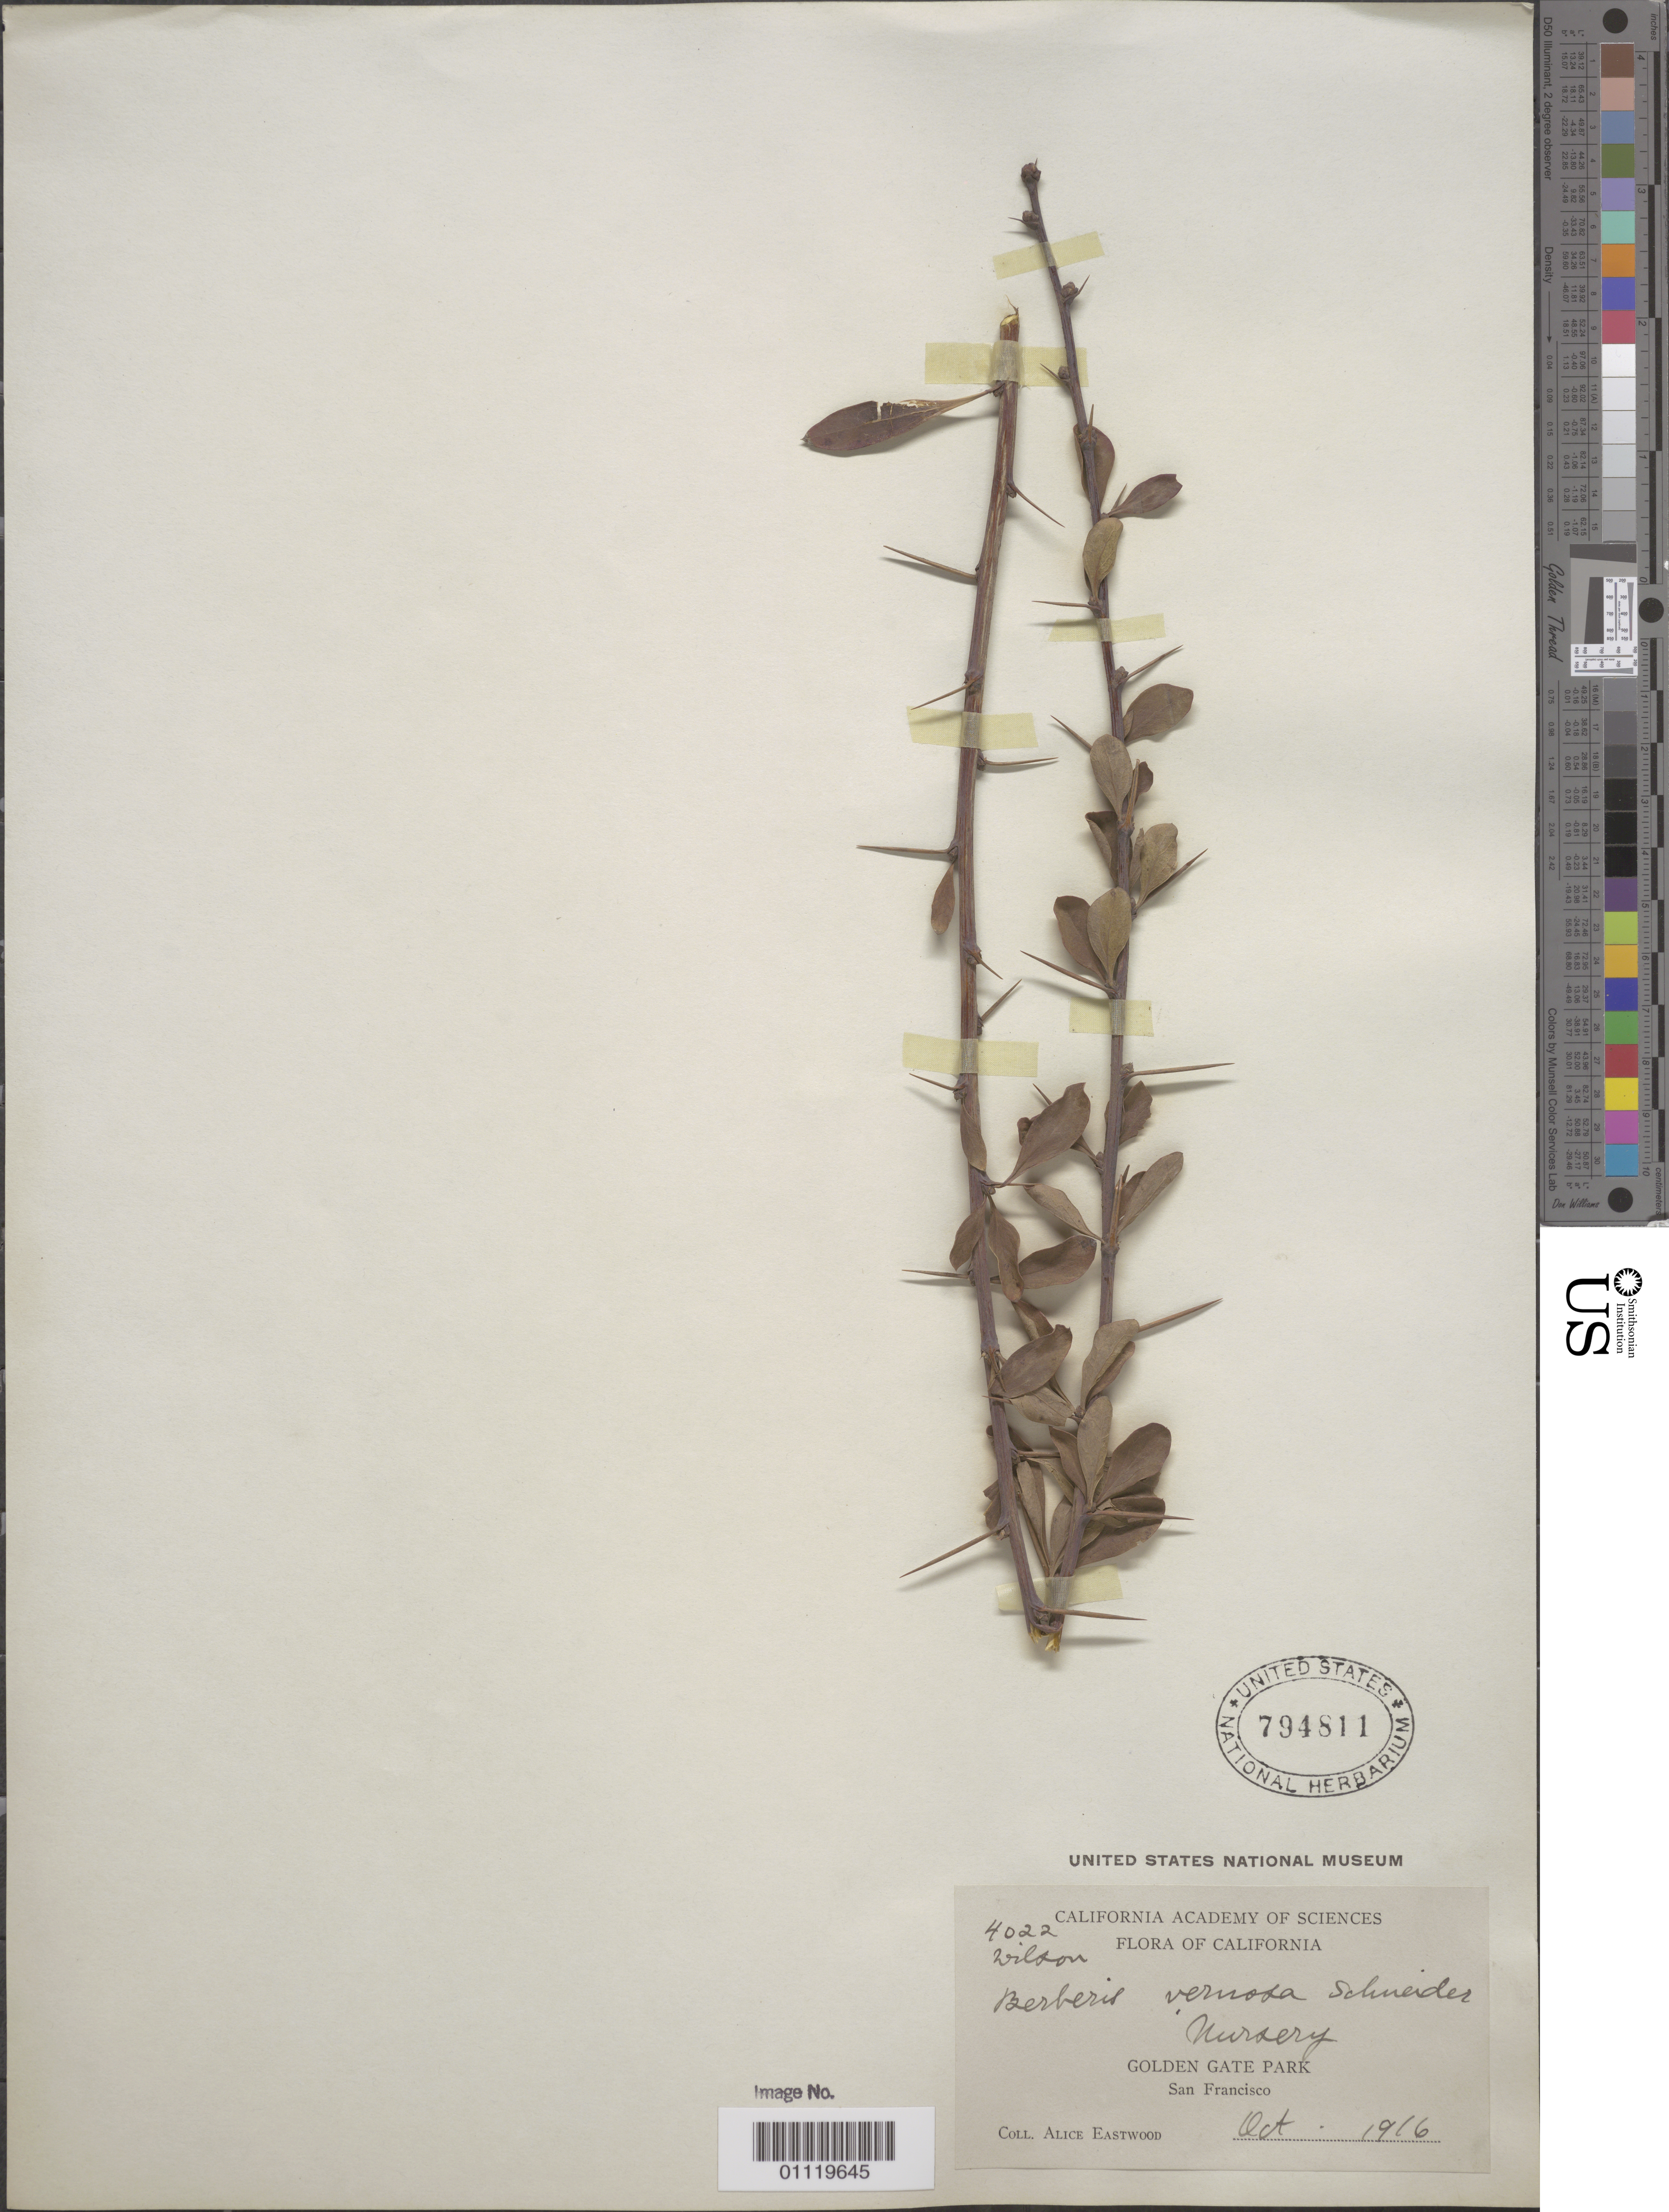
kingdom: Plantae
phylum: Tracheophyta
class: Magnoliopsida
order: Ranunculales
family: Berberidaceae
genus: Berberis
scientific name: Berberis vernae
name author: C.K. Schneid.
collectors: A. Eastwood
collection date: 1916-10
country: United States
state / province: California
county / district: San Francisco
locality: Golden Gate Park, nursery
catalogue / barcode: US 794811